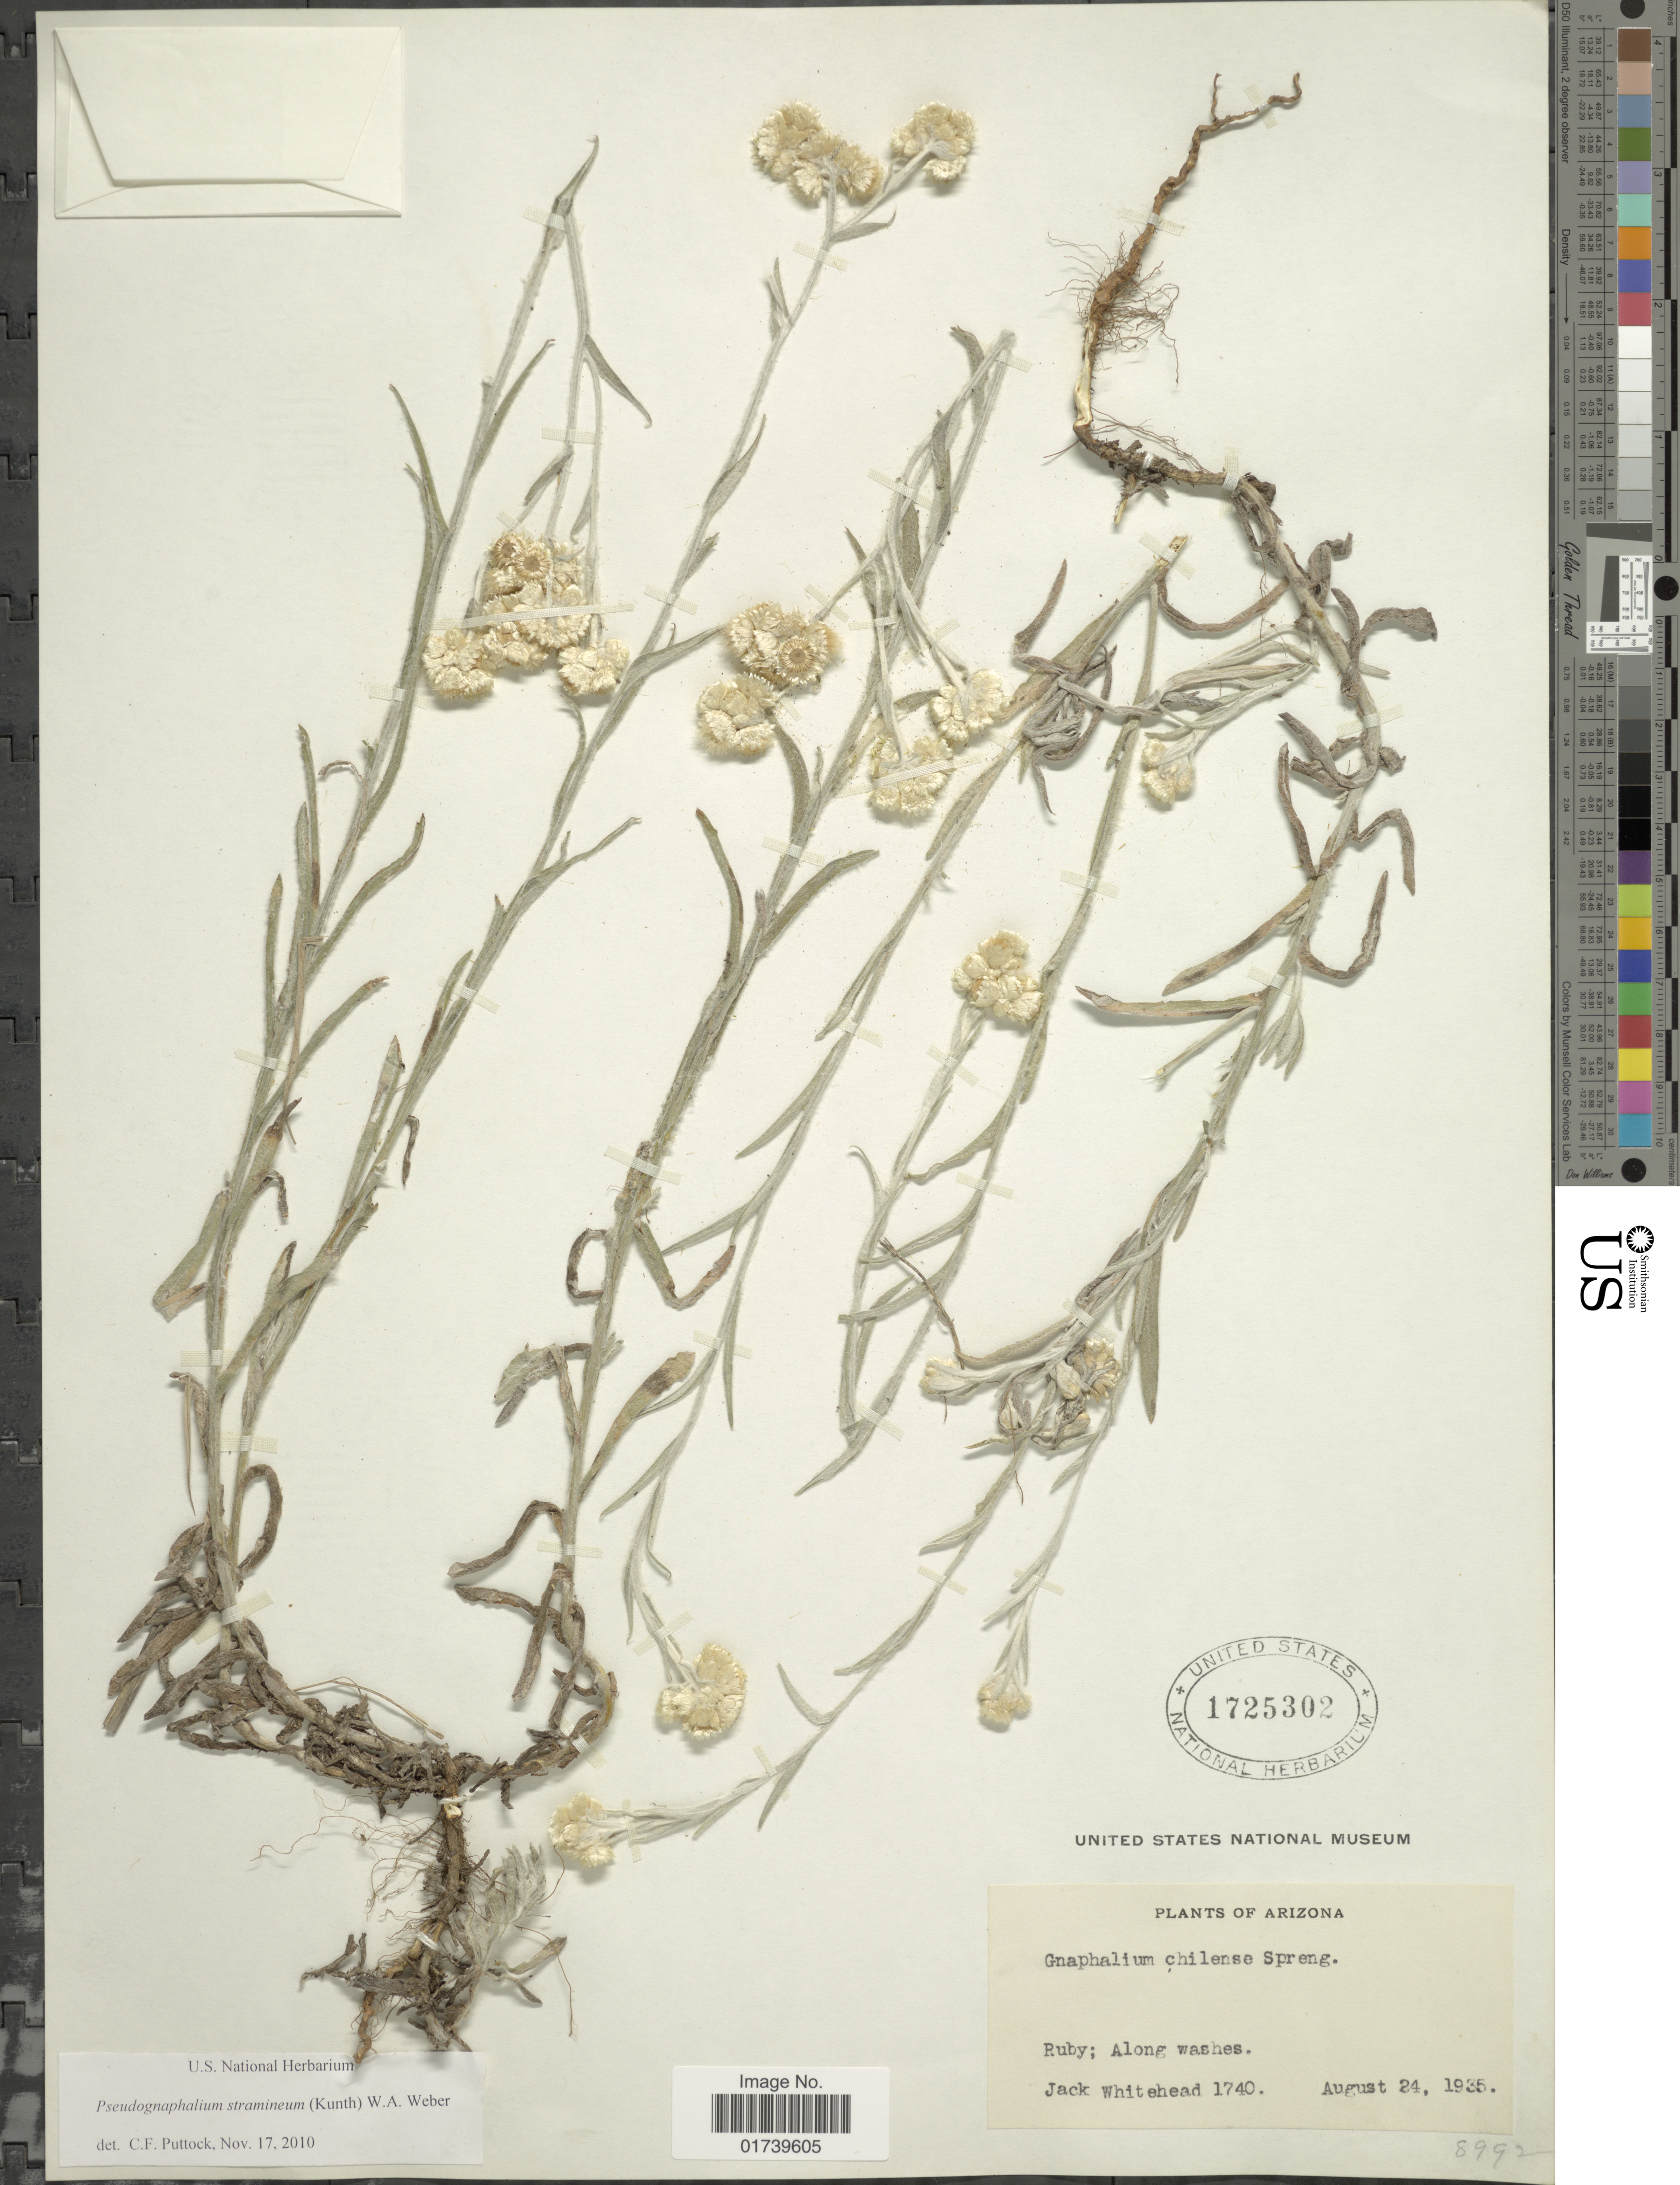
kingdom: Plantae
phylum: Tracheophyta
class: Magnoliopsida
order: Asterales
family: Asteraceae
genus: Pseudognaphalium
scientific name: Pseudognaphalium stramineum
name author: (Kunth) Anderb.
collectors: J. Whitehead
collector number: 1740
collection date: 1935-08-24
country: United States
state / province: Arizona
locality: Ruby: Along washes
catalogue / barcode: US 1725302